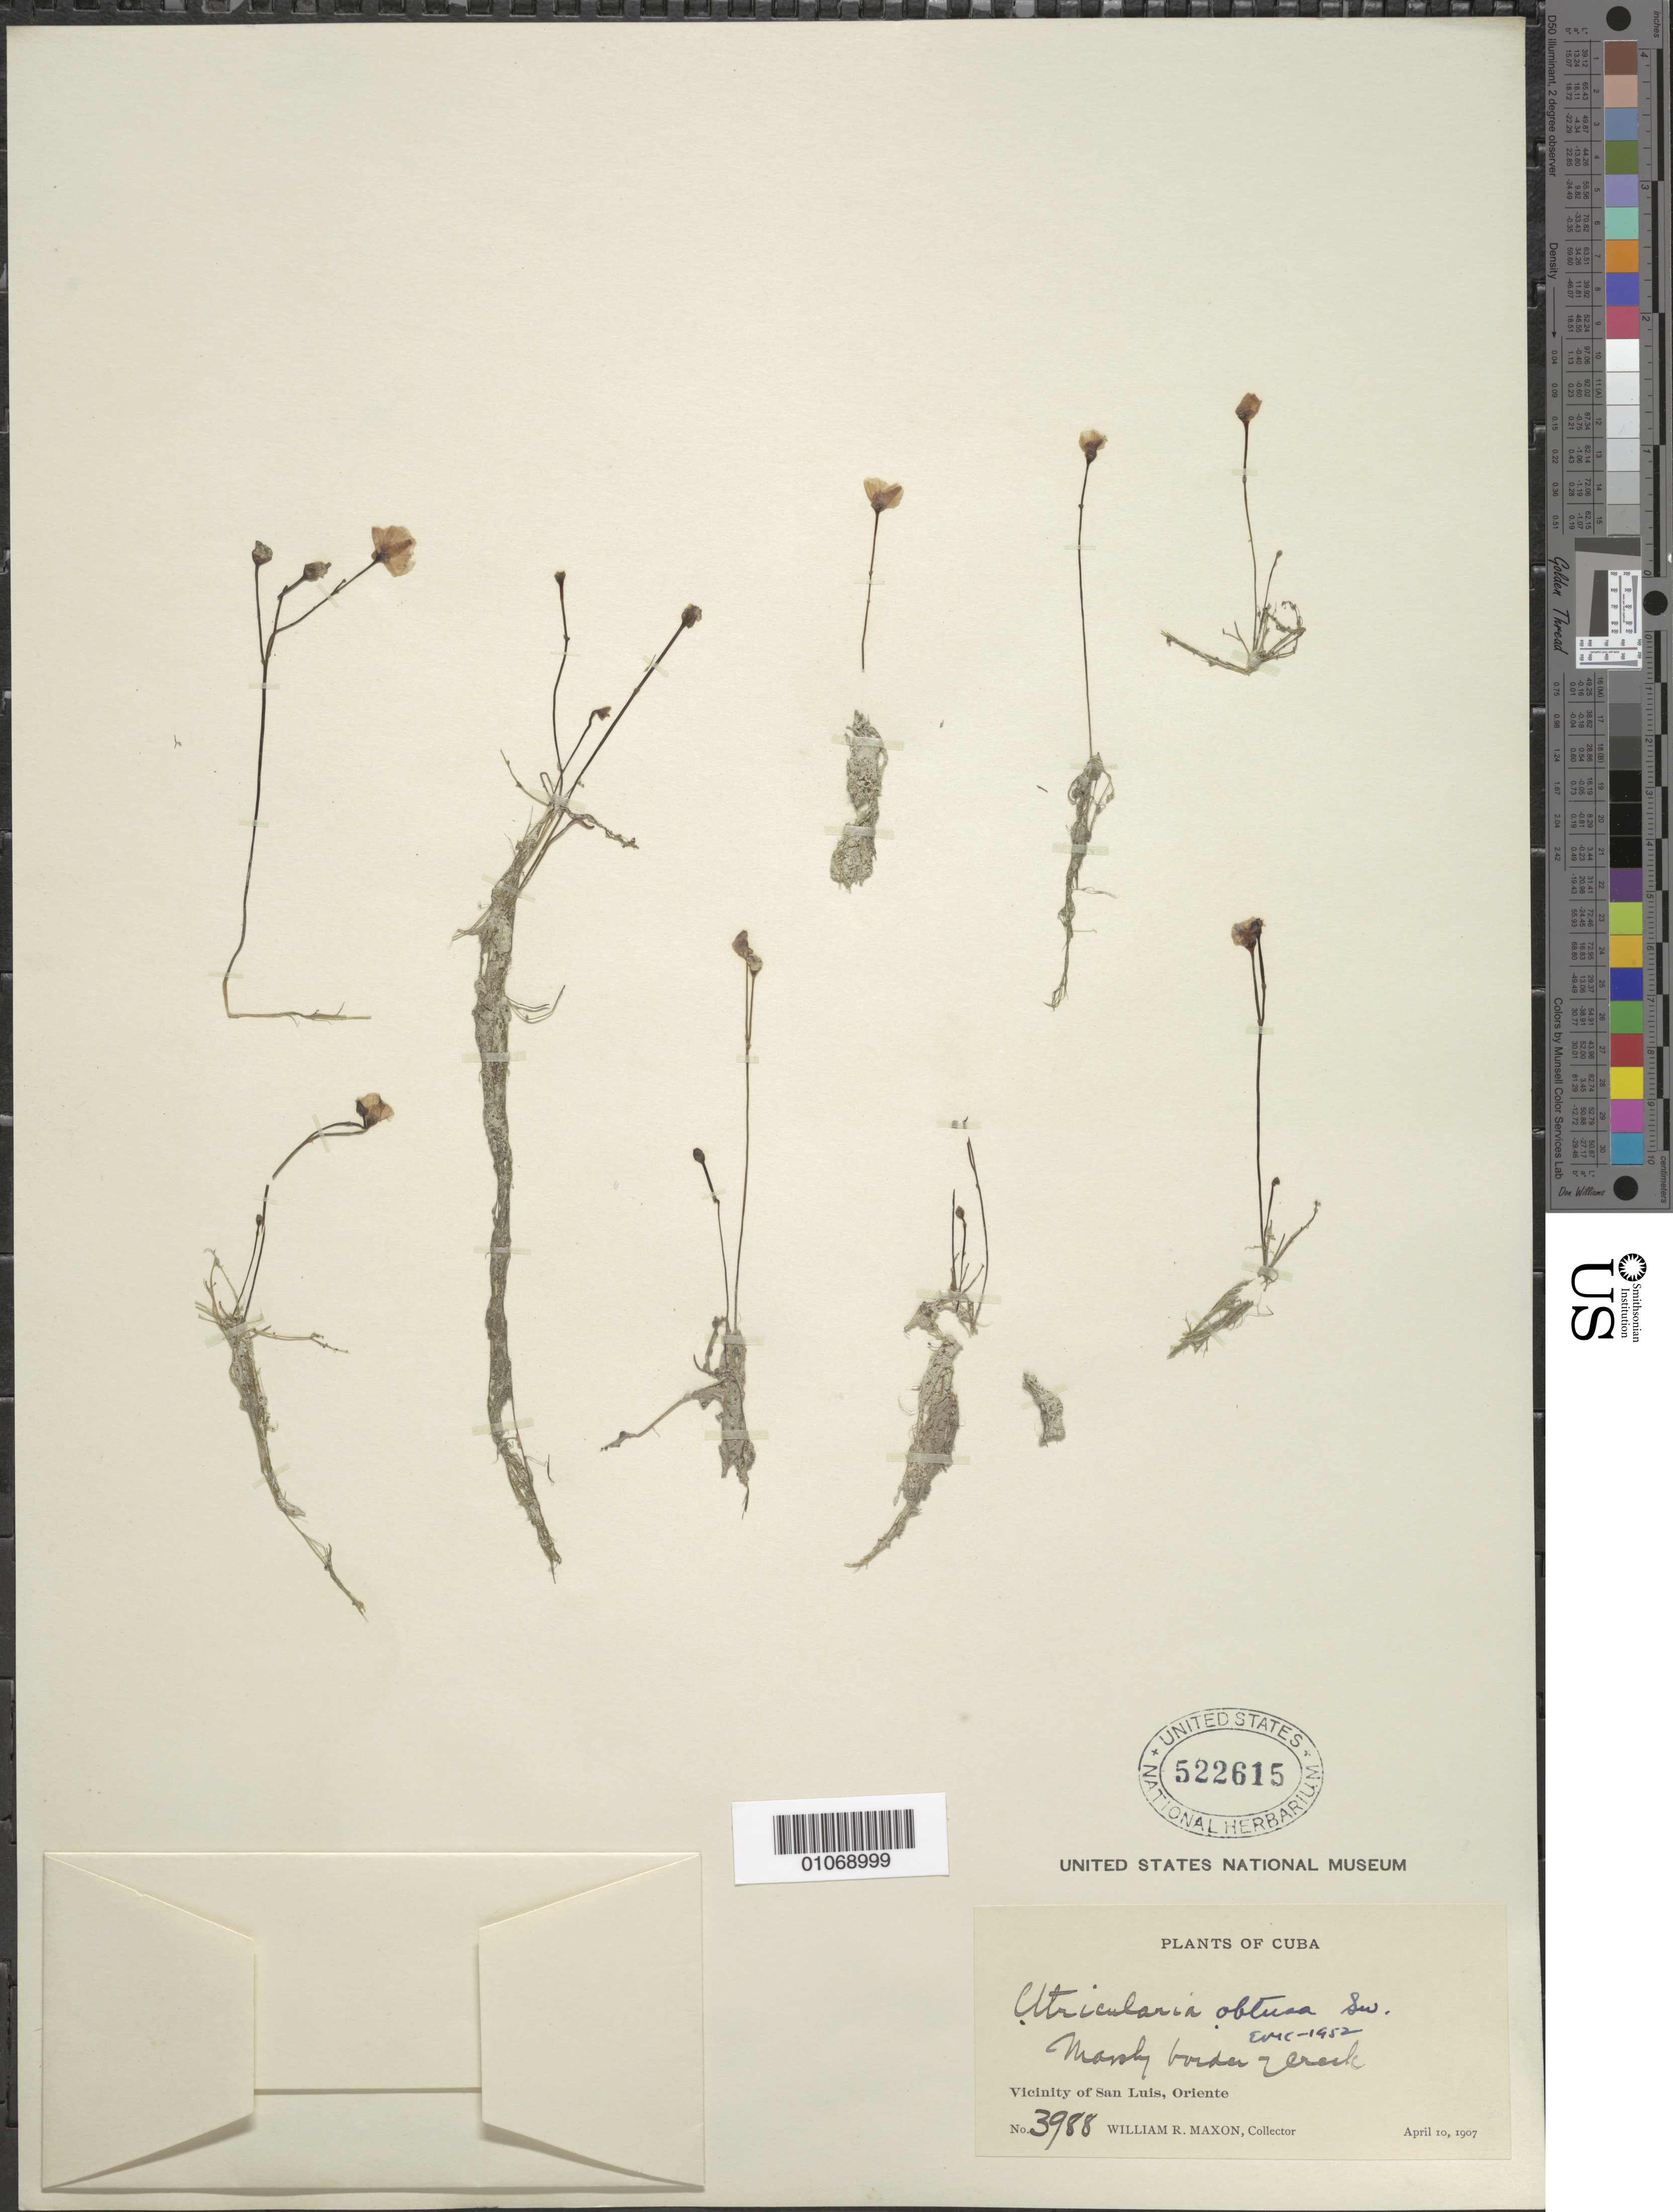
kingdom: Plantae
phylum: Tracheophyta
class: Magnoliopsida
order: Lamiales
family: Lentibulariaceae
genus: Utricularia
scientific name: Utricularia gibba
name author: L.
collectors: W. R. Maxon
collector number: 3988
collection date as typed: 10 Apr 1907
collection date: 1907-04-10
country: Cuba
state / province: Oriente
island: Cuba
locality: Vicinity of San Luis Marshy border creek?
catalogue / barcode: US 522615